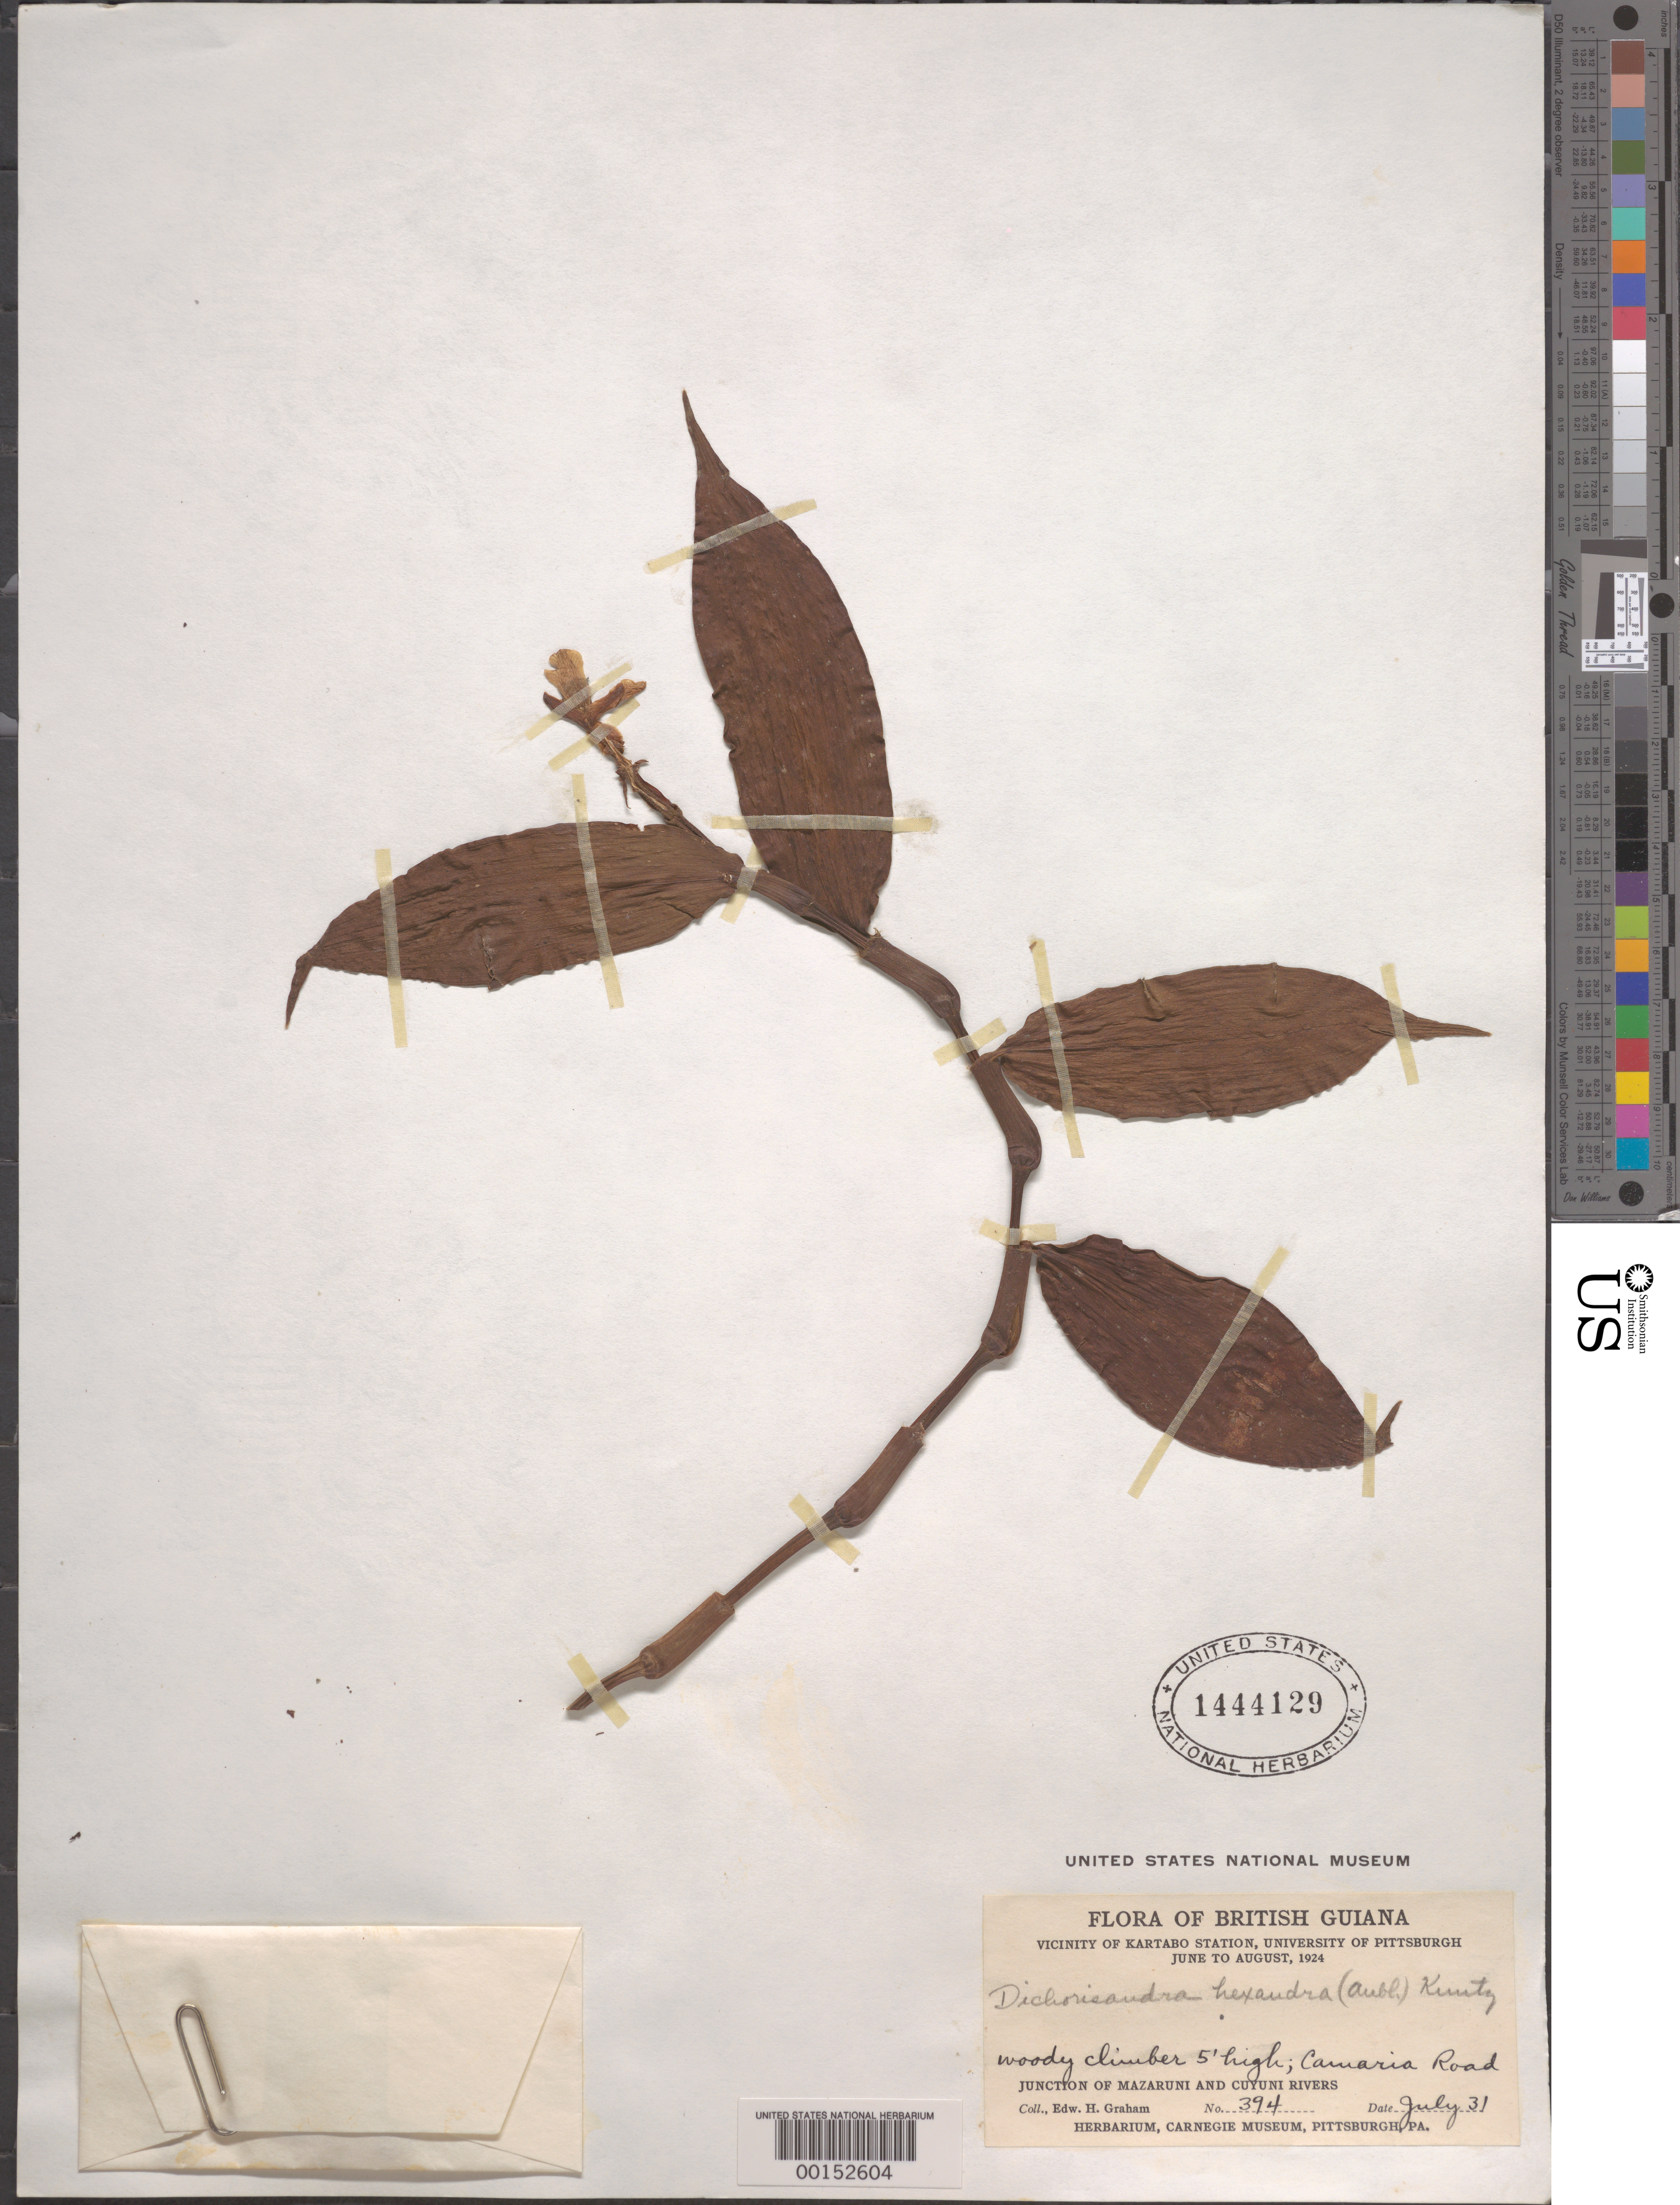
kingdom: Plantae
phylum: Tracheophyta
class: Liliopsida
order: Commelinales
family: Commelinaceae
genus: Dichorisandra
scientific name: Dichorisandra hexandra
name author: (Aubl.) Standl.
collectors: E. H. Graham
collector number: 394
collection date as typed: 31 Jul 1924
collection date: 1924-07-31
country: Guyana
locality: Junction of mazaruni and cuyuni rivers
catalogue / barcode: US 1444129